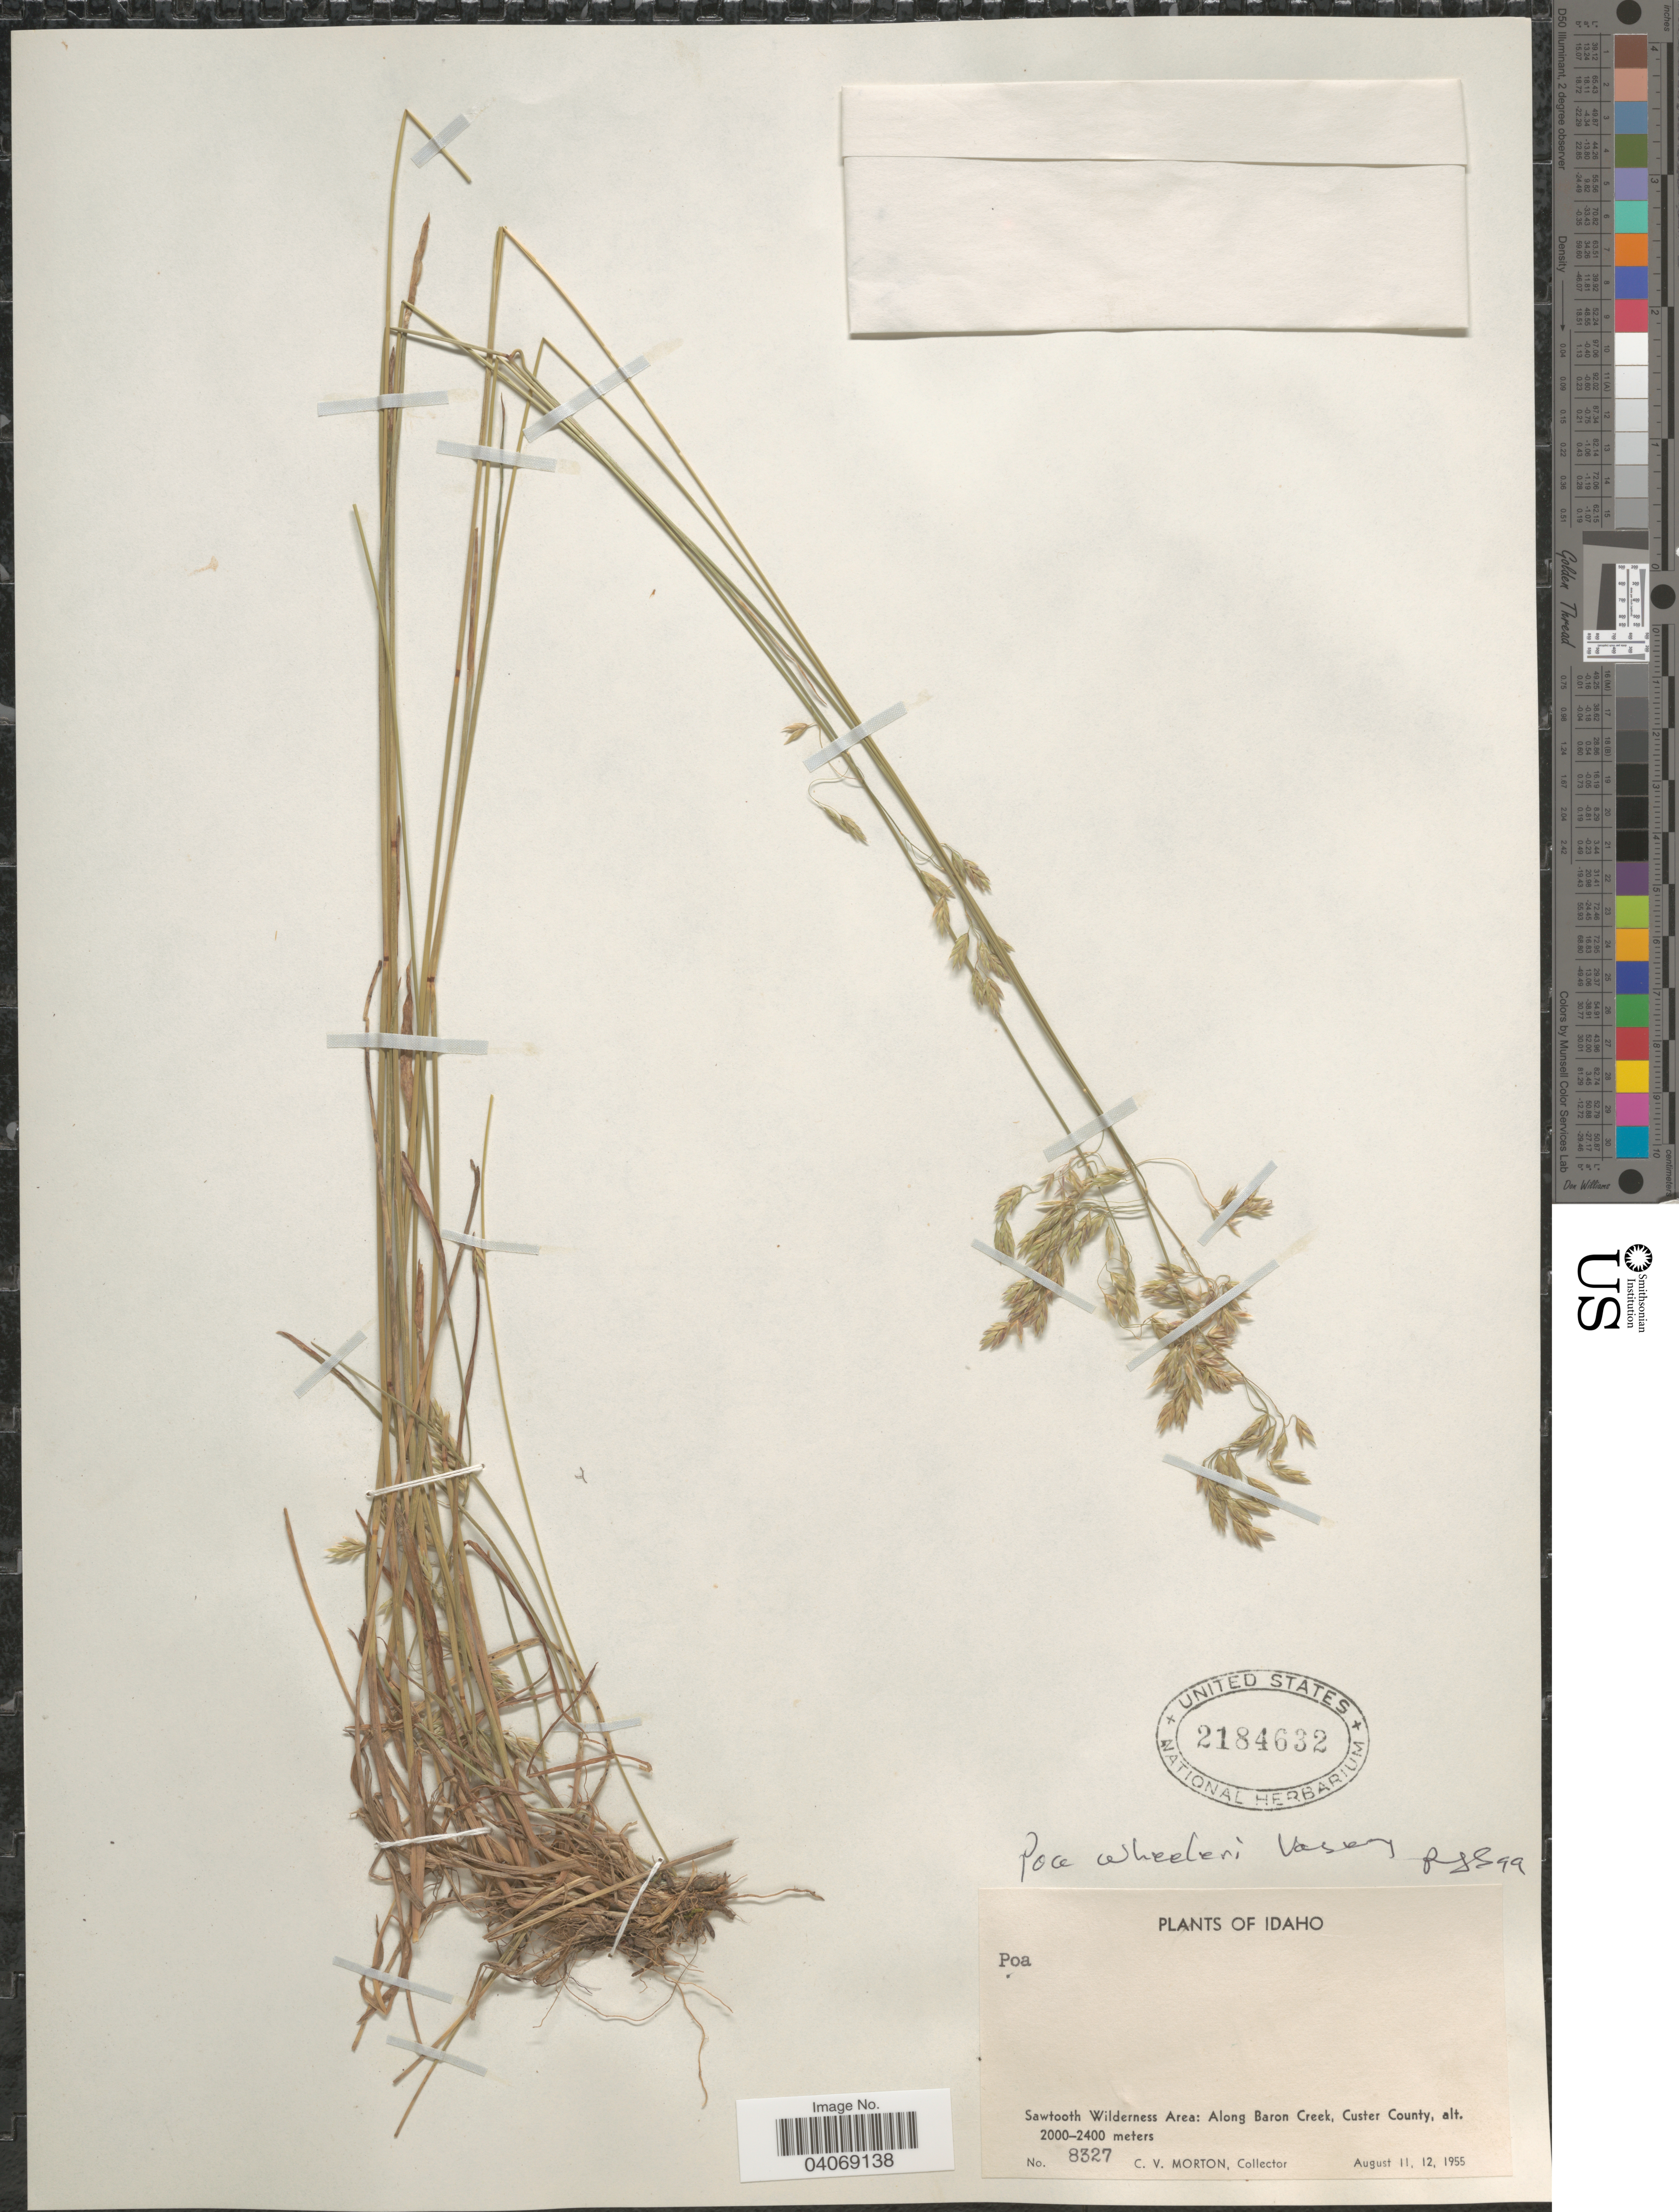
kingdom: Plantae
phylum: Tracheophyta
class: Liliopsida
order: Poales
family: Poaceae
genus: Poa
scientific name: Poa wheeleri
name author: Vasey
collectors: C. V. Morton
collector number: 8327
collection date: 1955-08-11/1955-08-12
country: United States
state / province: Idaho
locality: Sawtooth Wilderness Area: Along Baron Creek, Custer County.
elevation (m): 2000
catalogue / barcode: US 2184632